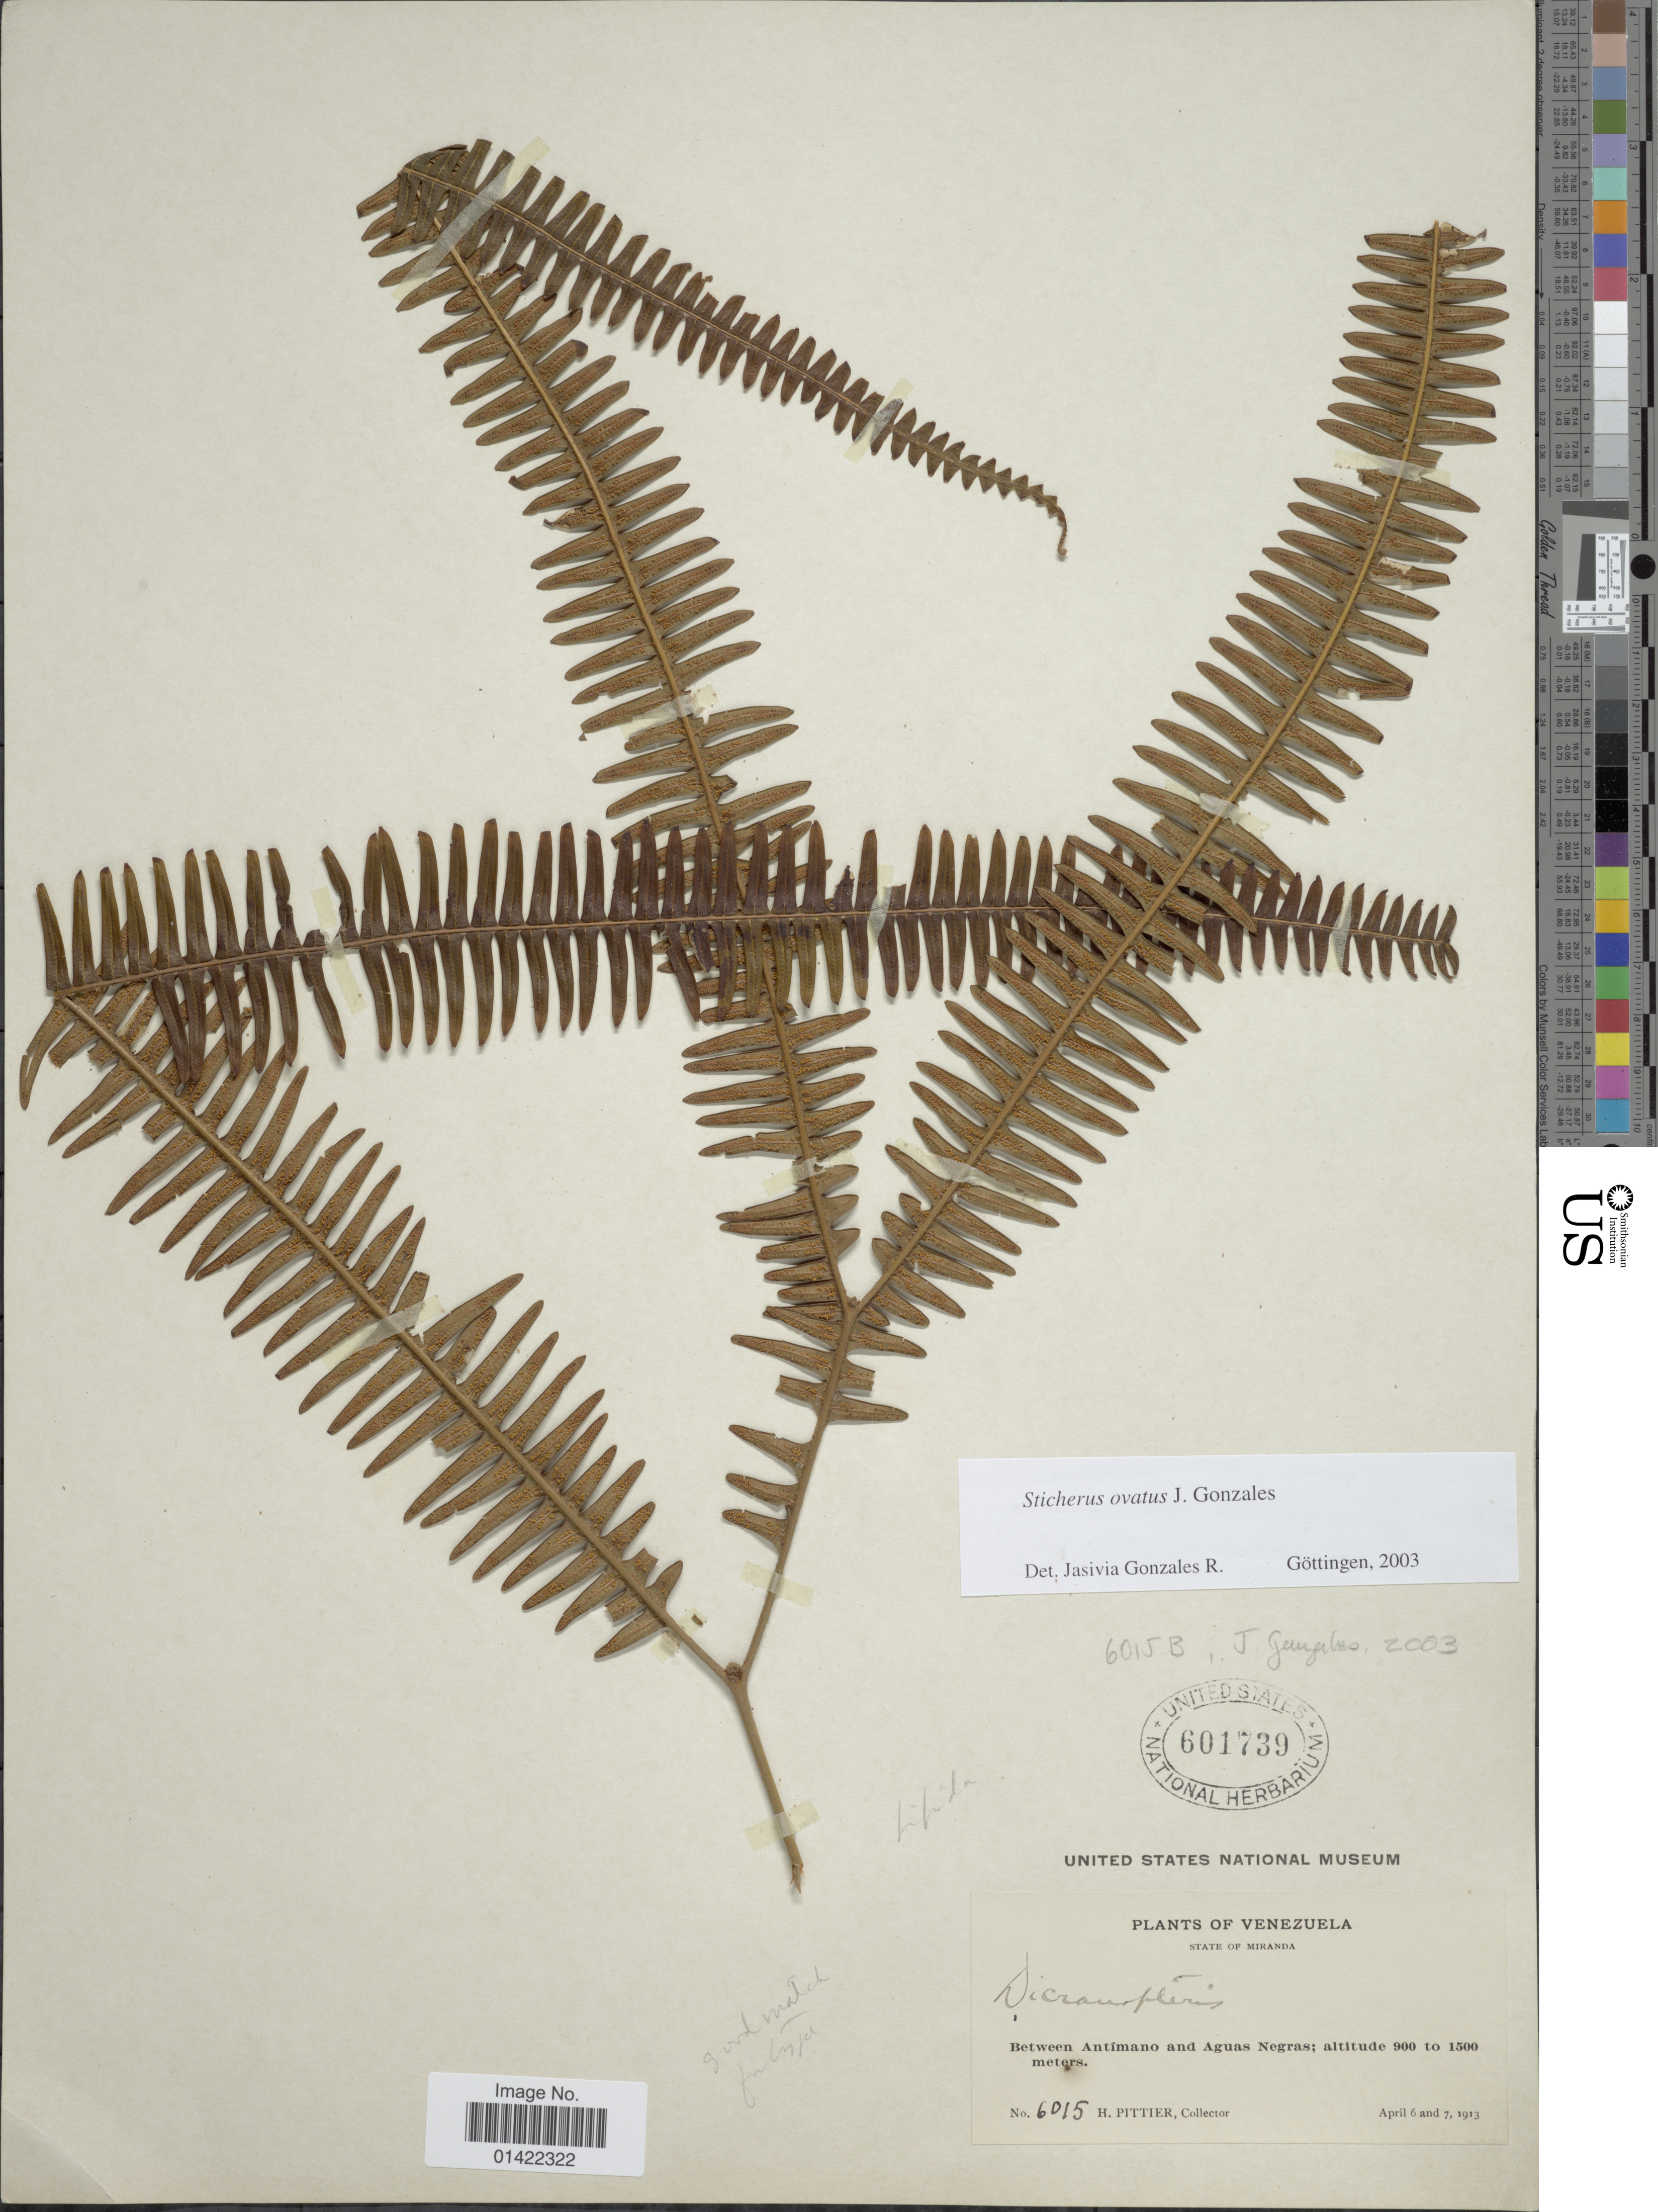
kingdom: Plantae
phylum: Tracheophyta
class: Polypodiopsida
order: Gleicheniales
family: Gleicheniaceae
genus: Sticherus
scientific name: Sticherus ovatus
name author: J. Gonzales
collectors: H. F. Pittier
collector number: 6015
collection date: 1913-04-06/1913-04-07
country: Venezuela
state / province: Miranda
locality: Between Antímano and Aguas Negras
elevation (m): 900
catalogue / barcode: US 601739